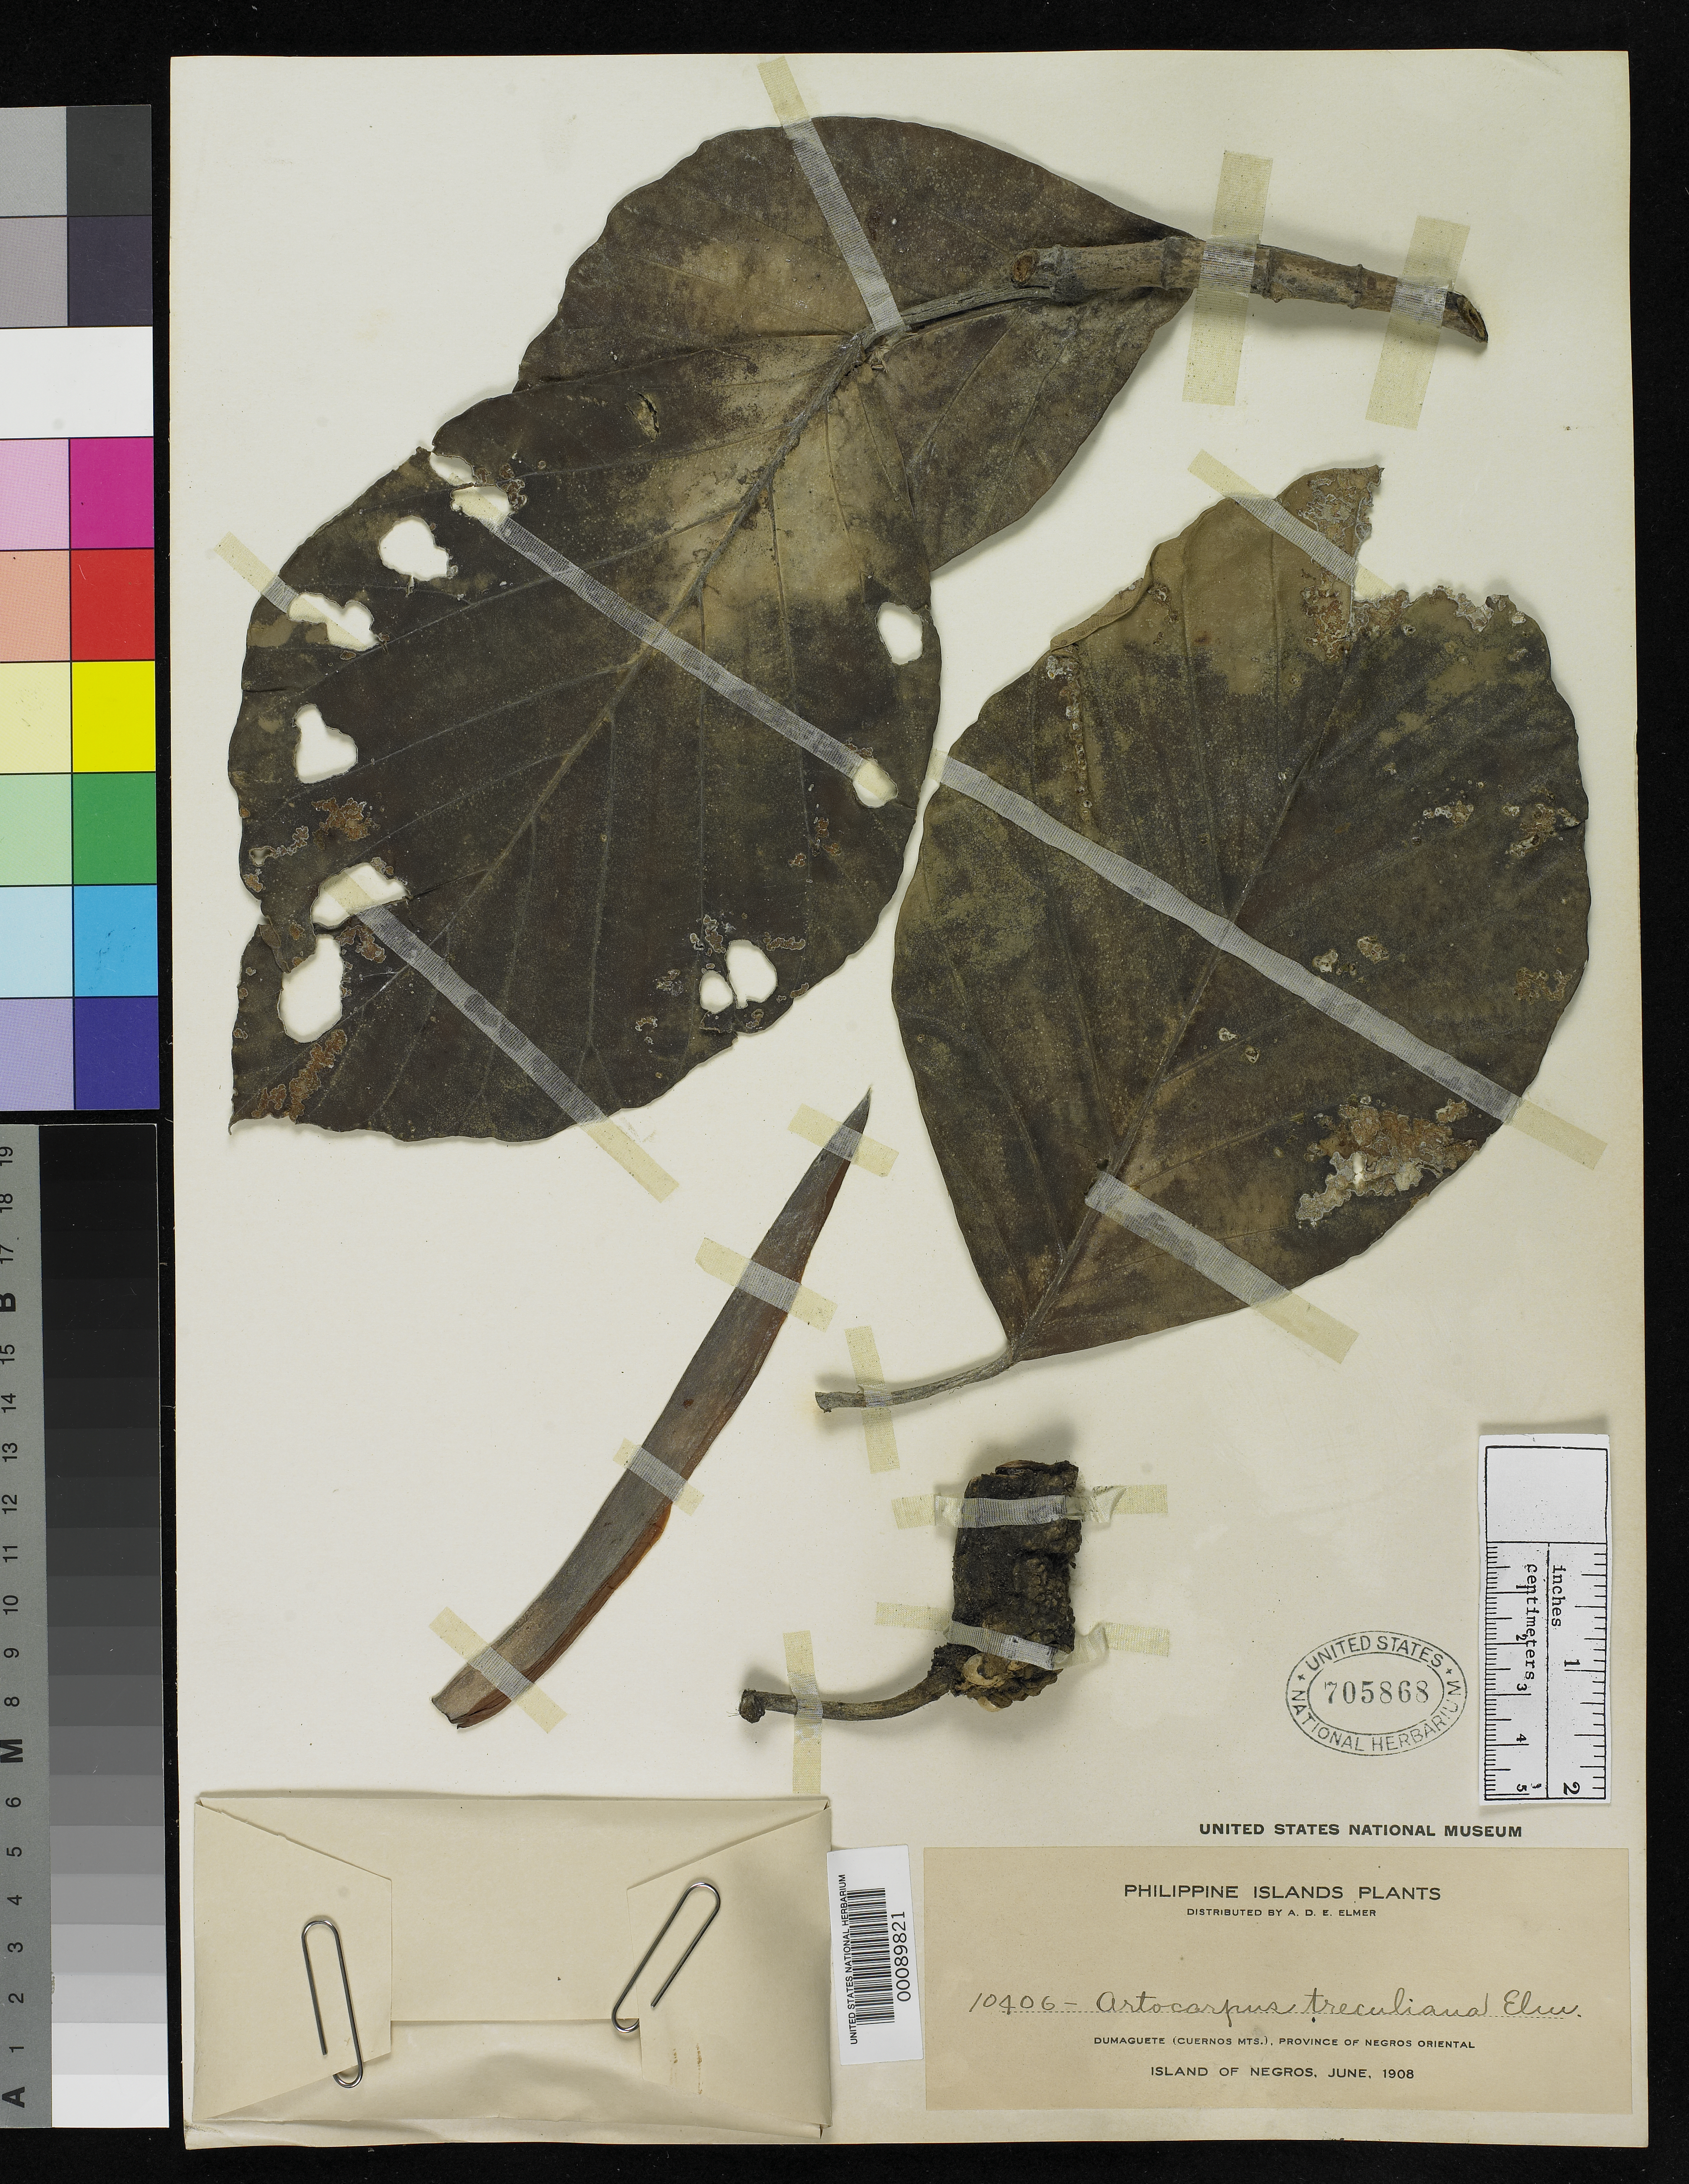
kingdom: Plantae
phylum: Tracheophyta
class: Magnoliopsida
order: Rosales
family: Moraceae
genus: Artocarpus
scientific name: Artocarpus treculianus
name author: Elmer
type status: Isotype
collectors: A. D. E. Elmer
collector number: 10406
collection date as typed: Jun 1908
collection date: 1908-06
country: Philippines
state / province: Central Visayas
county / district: Negros Oriental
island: Negros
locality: Dumaguete, Cuernos Mts.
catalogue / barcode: US 705868